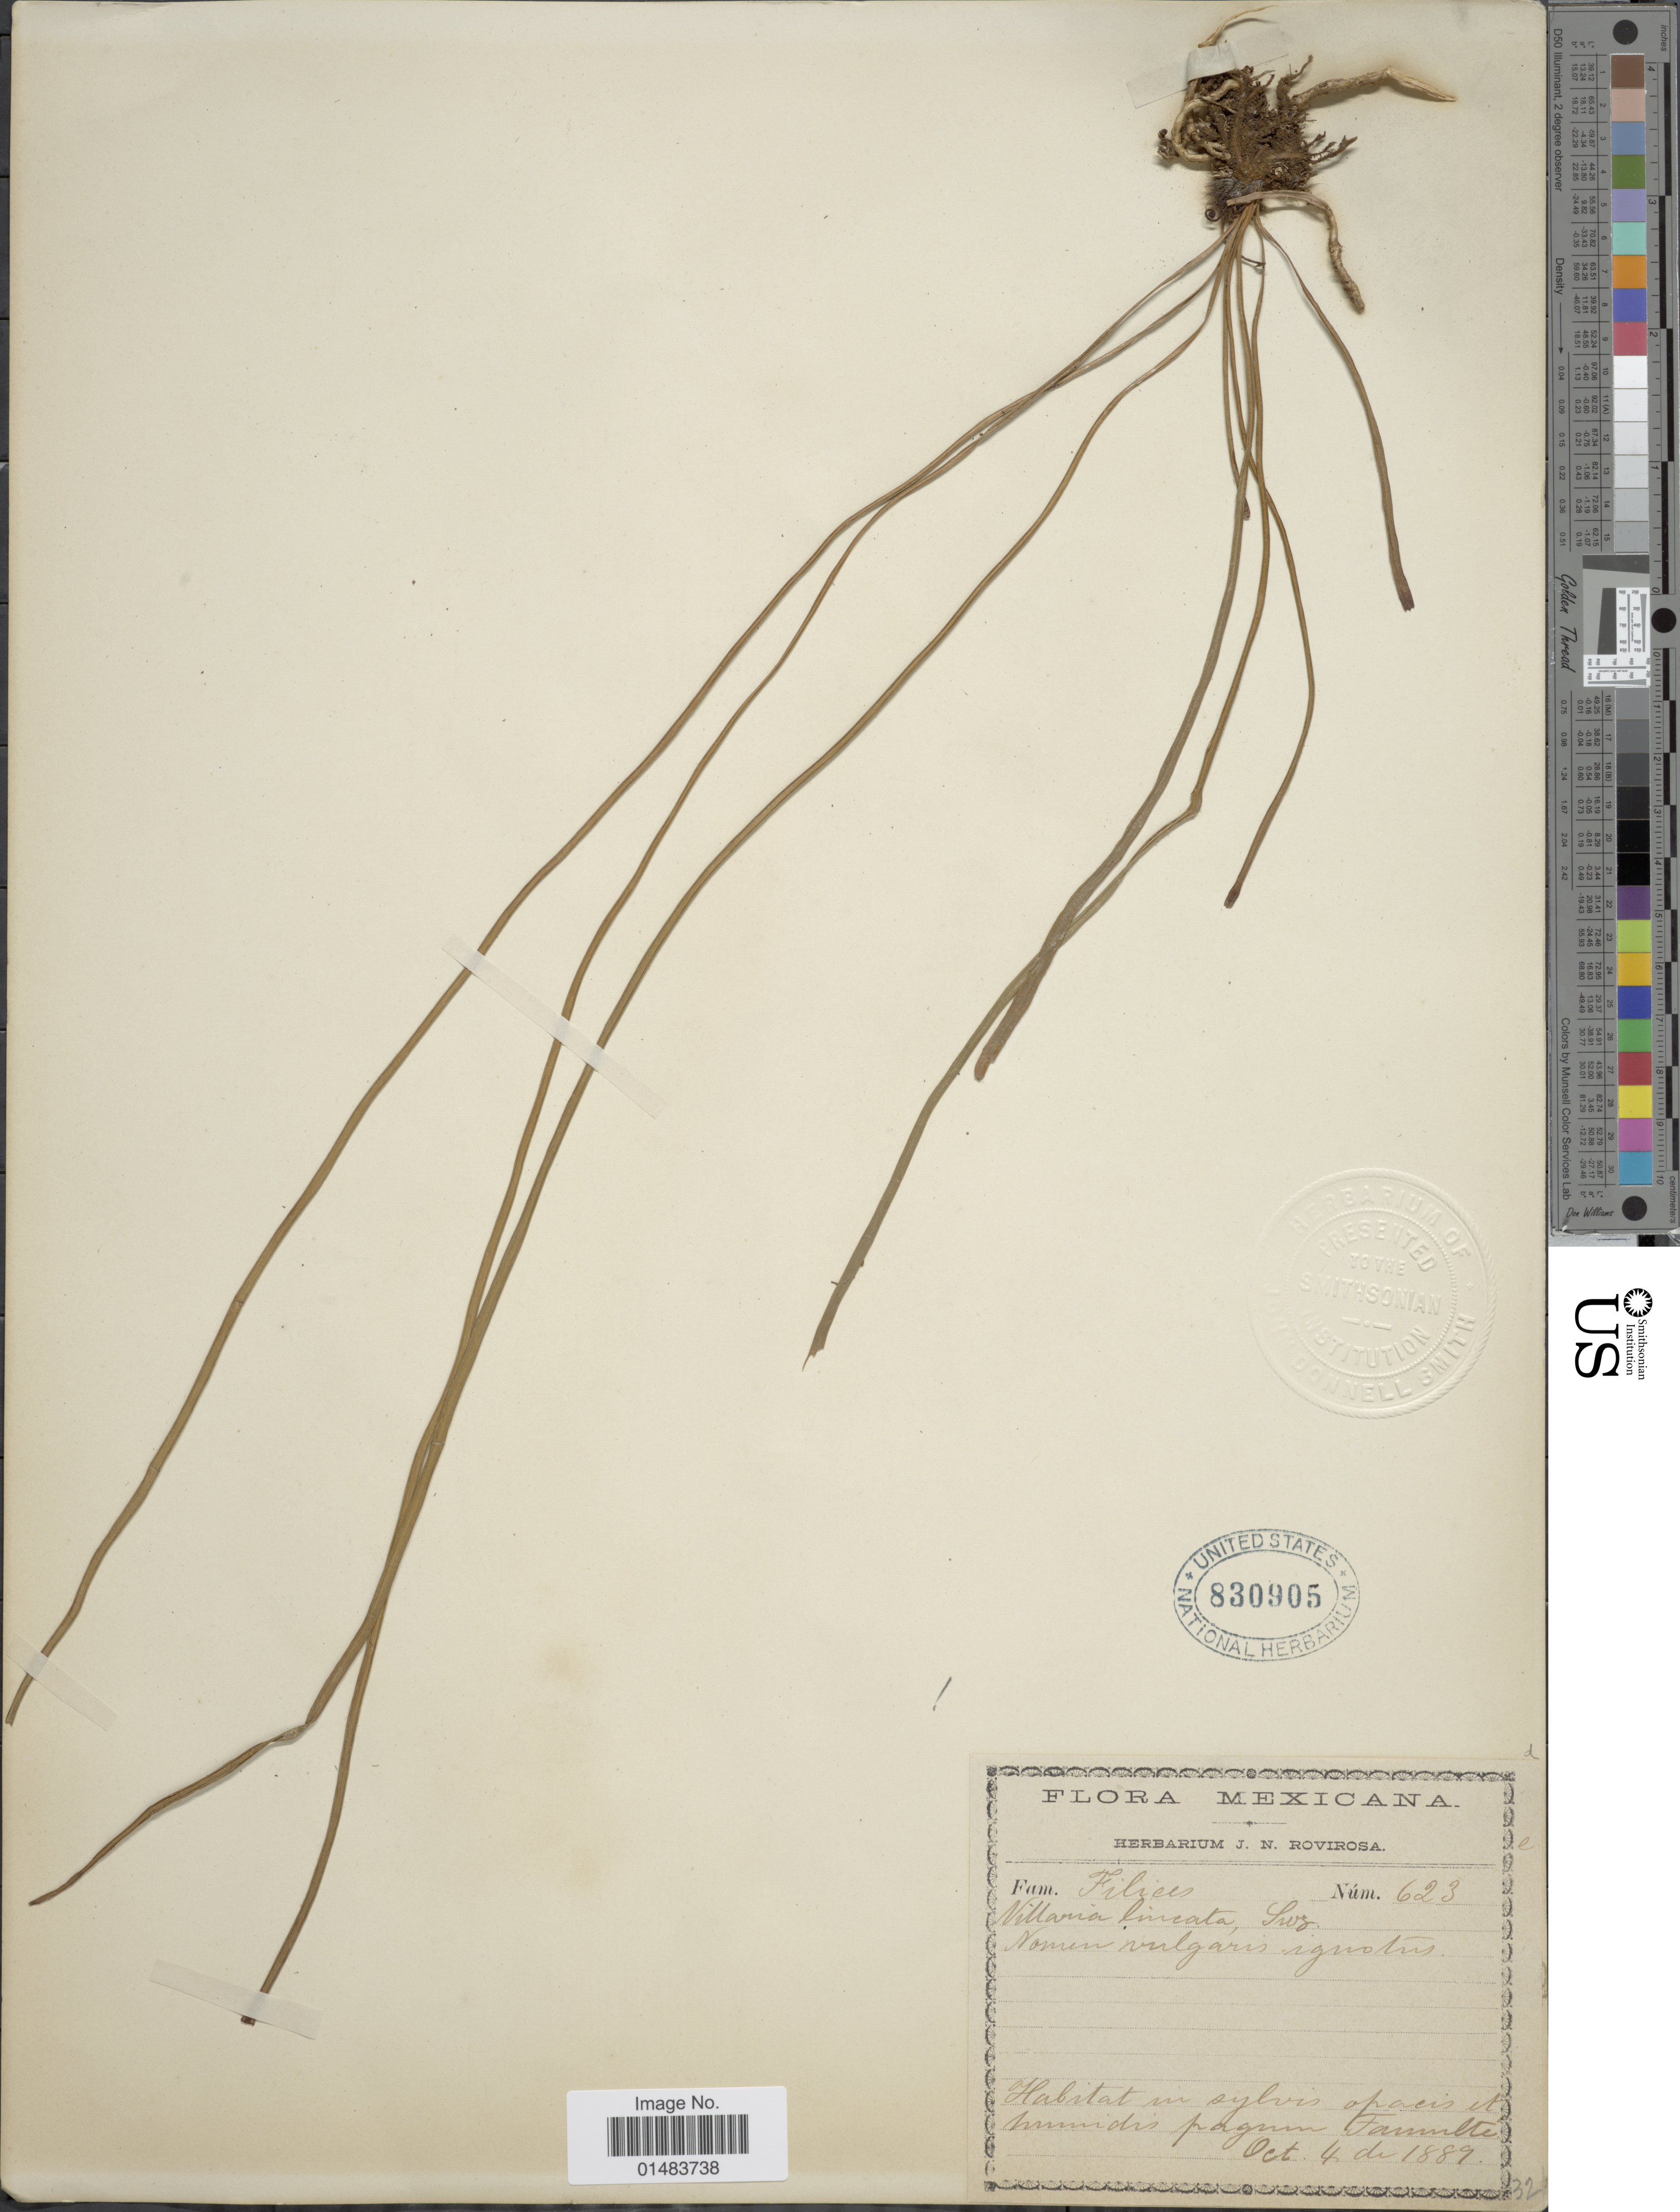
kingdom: Plantae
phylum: Tracheophyta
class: Polypodiopsida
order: Polypodiales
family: Pteridaceae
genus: Vittaria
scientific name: Vittaria lineata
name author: (L.) Sm.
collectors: ex herb. J.N. Rovirosa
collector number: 623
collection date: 1889-10-04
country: Mexico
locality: In sylvis opacis et humidis pagum Faumlte [interpreted]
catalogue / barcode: US 830905